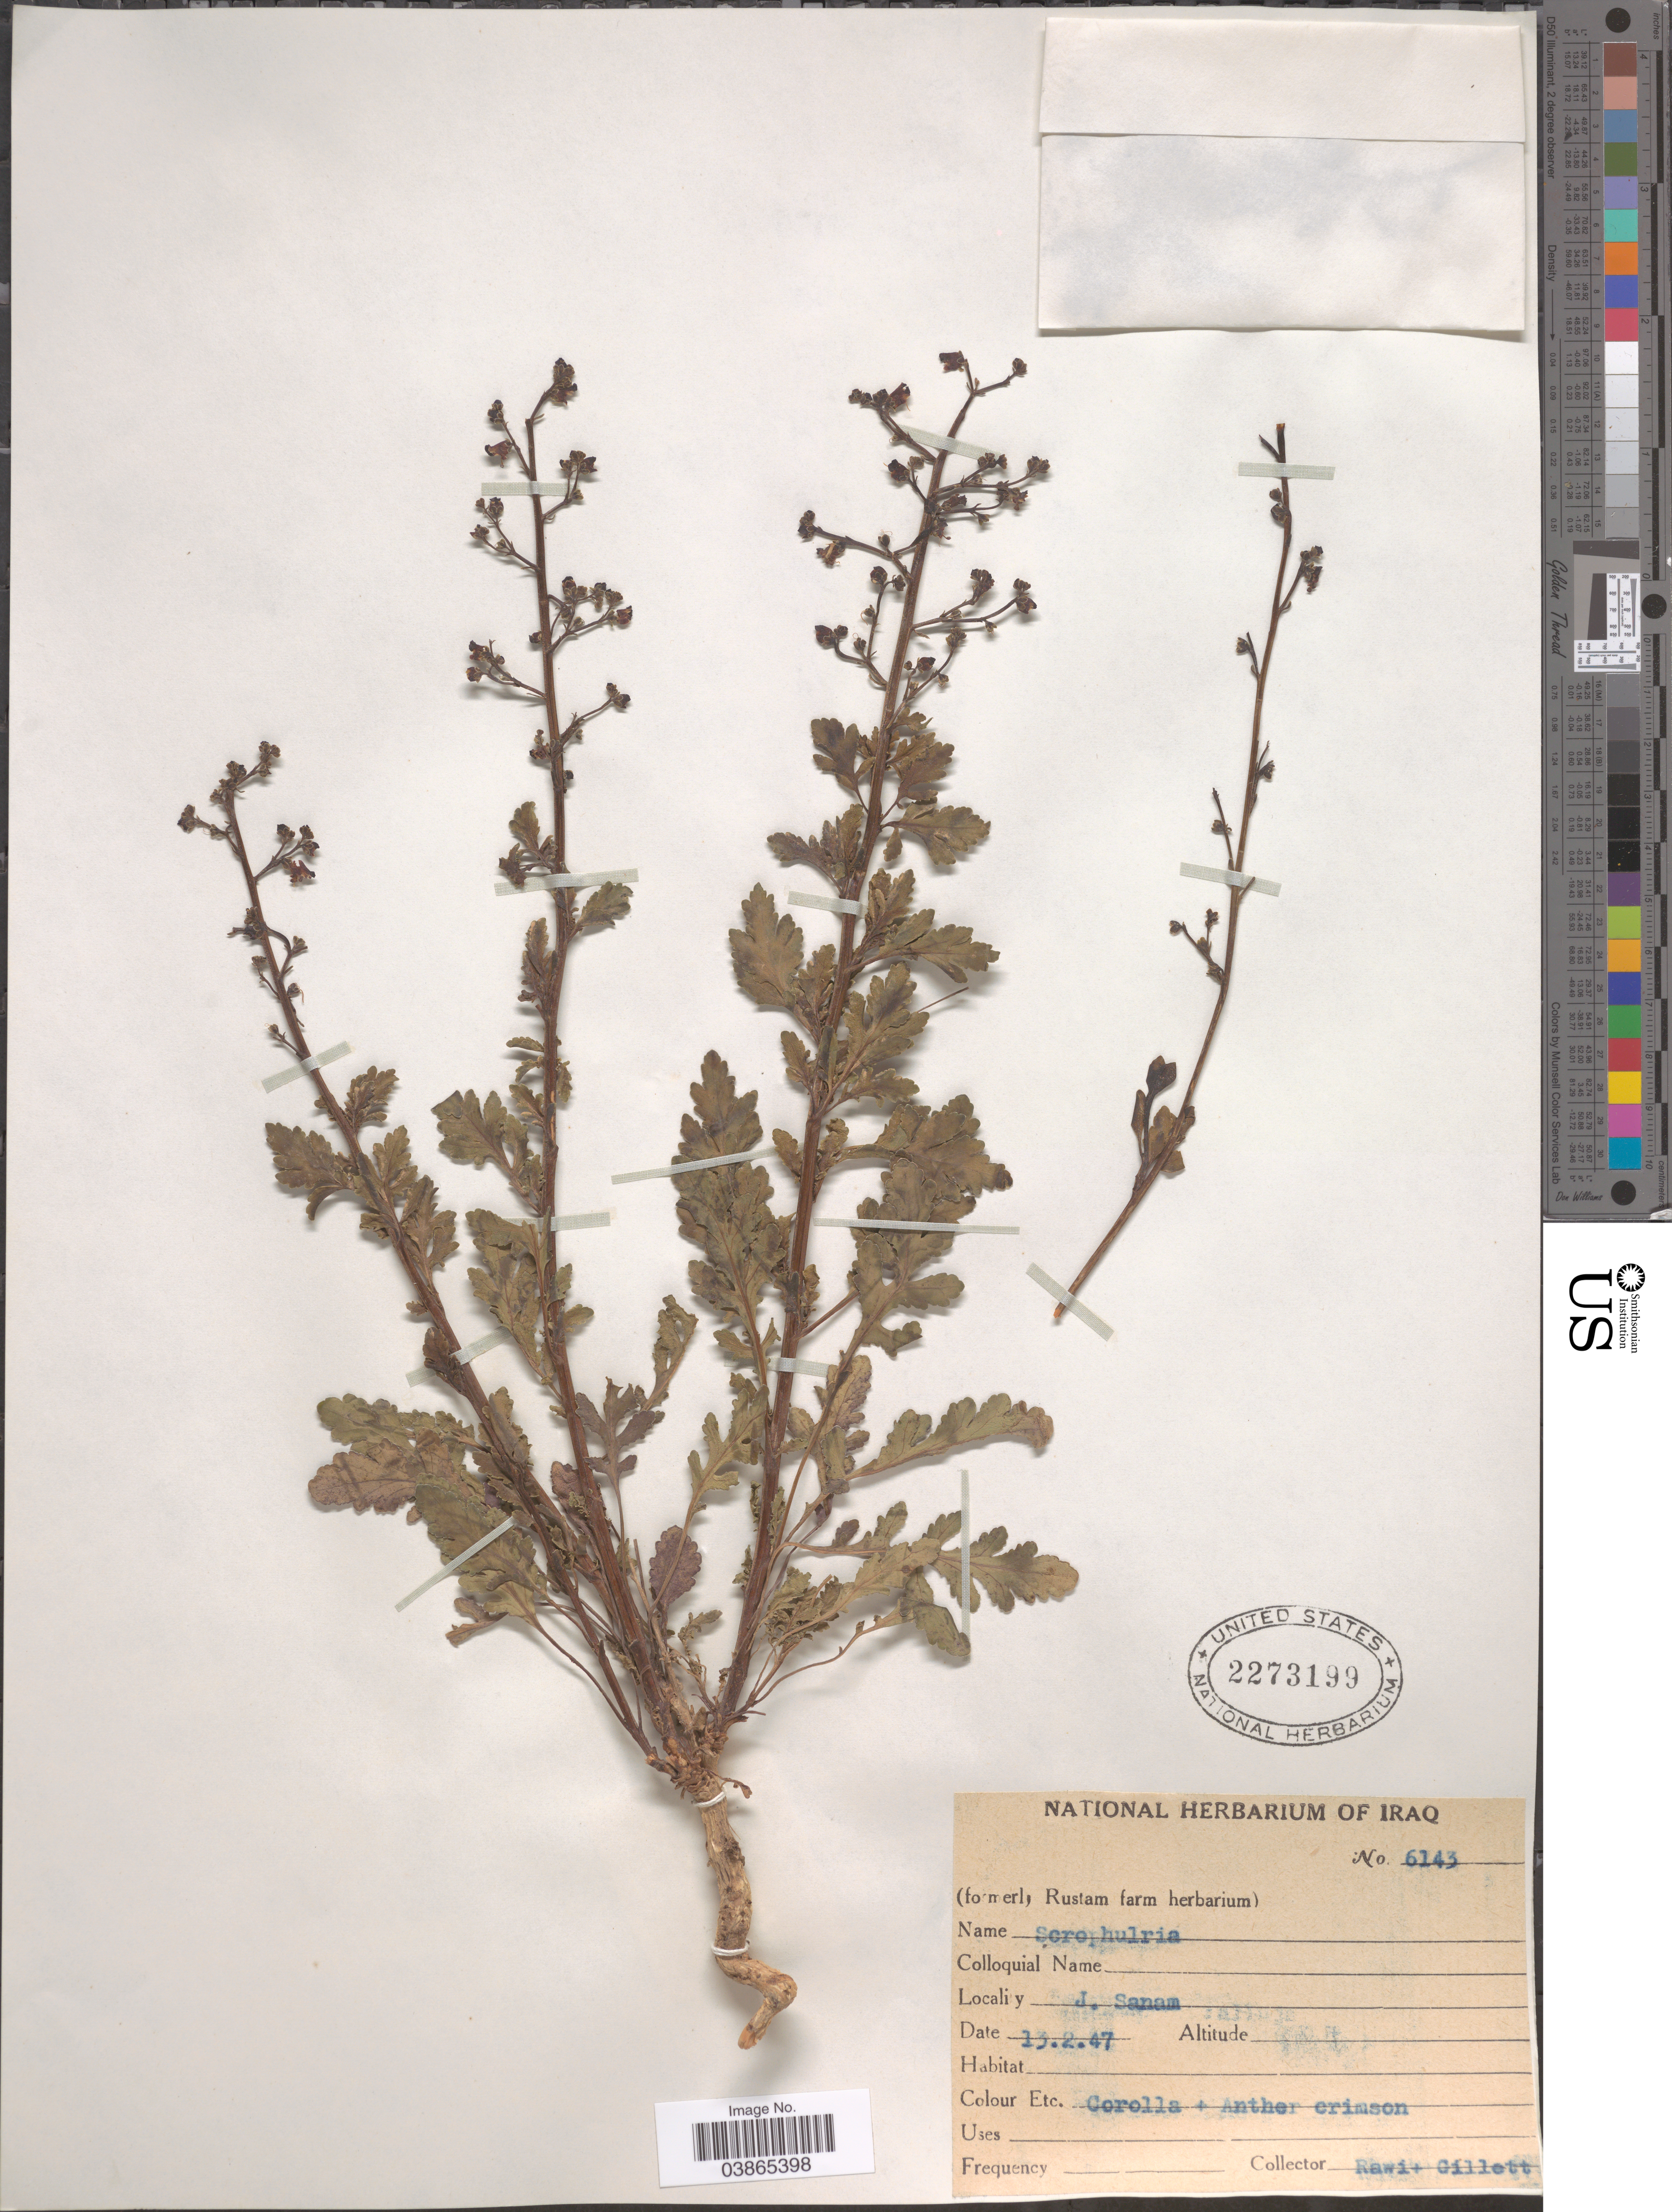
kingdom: Plantae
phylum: Tracheophyta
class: Magnoliopsida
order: Lamiales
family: Scrophulariaceae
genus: Scrophularia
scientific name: Scrophularia sp.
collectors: -. Rawi & Gillett, --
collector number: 6143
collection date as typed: Transcribed d/m/y: 13/2/47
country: Iraq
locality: J. Sanam.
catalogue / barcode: US 2273199